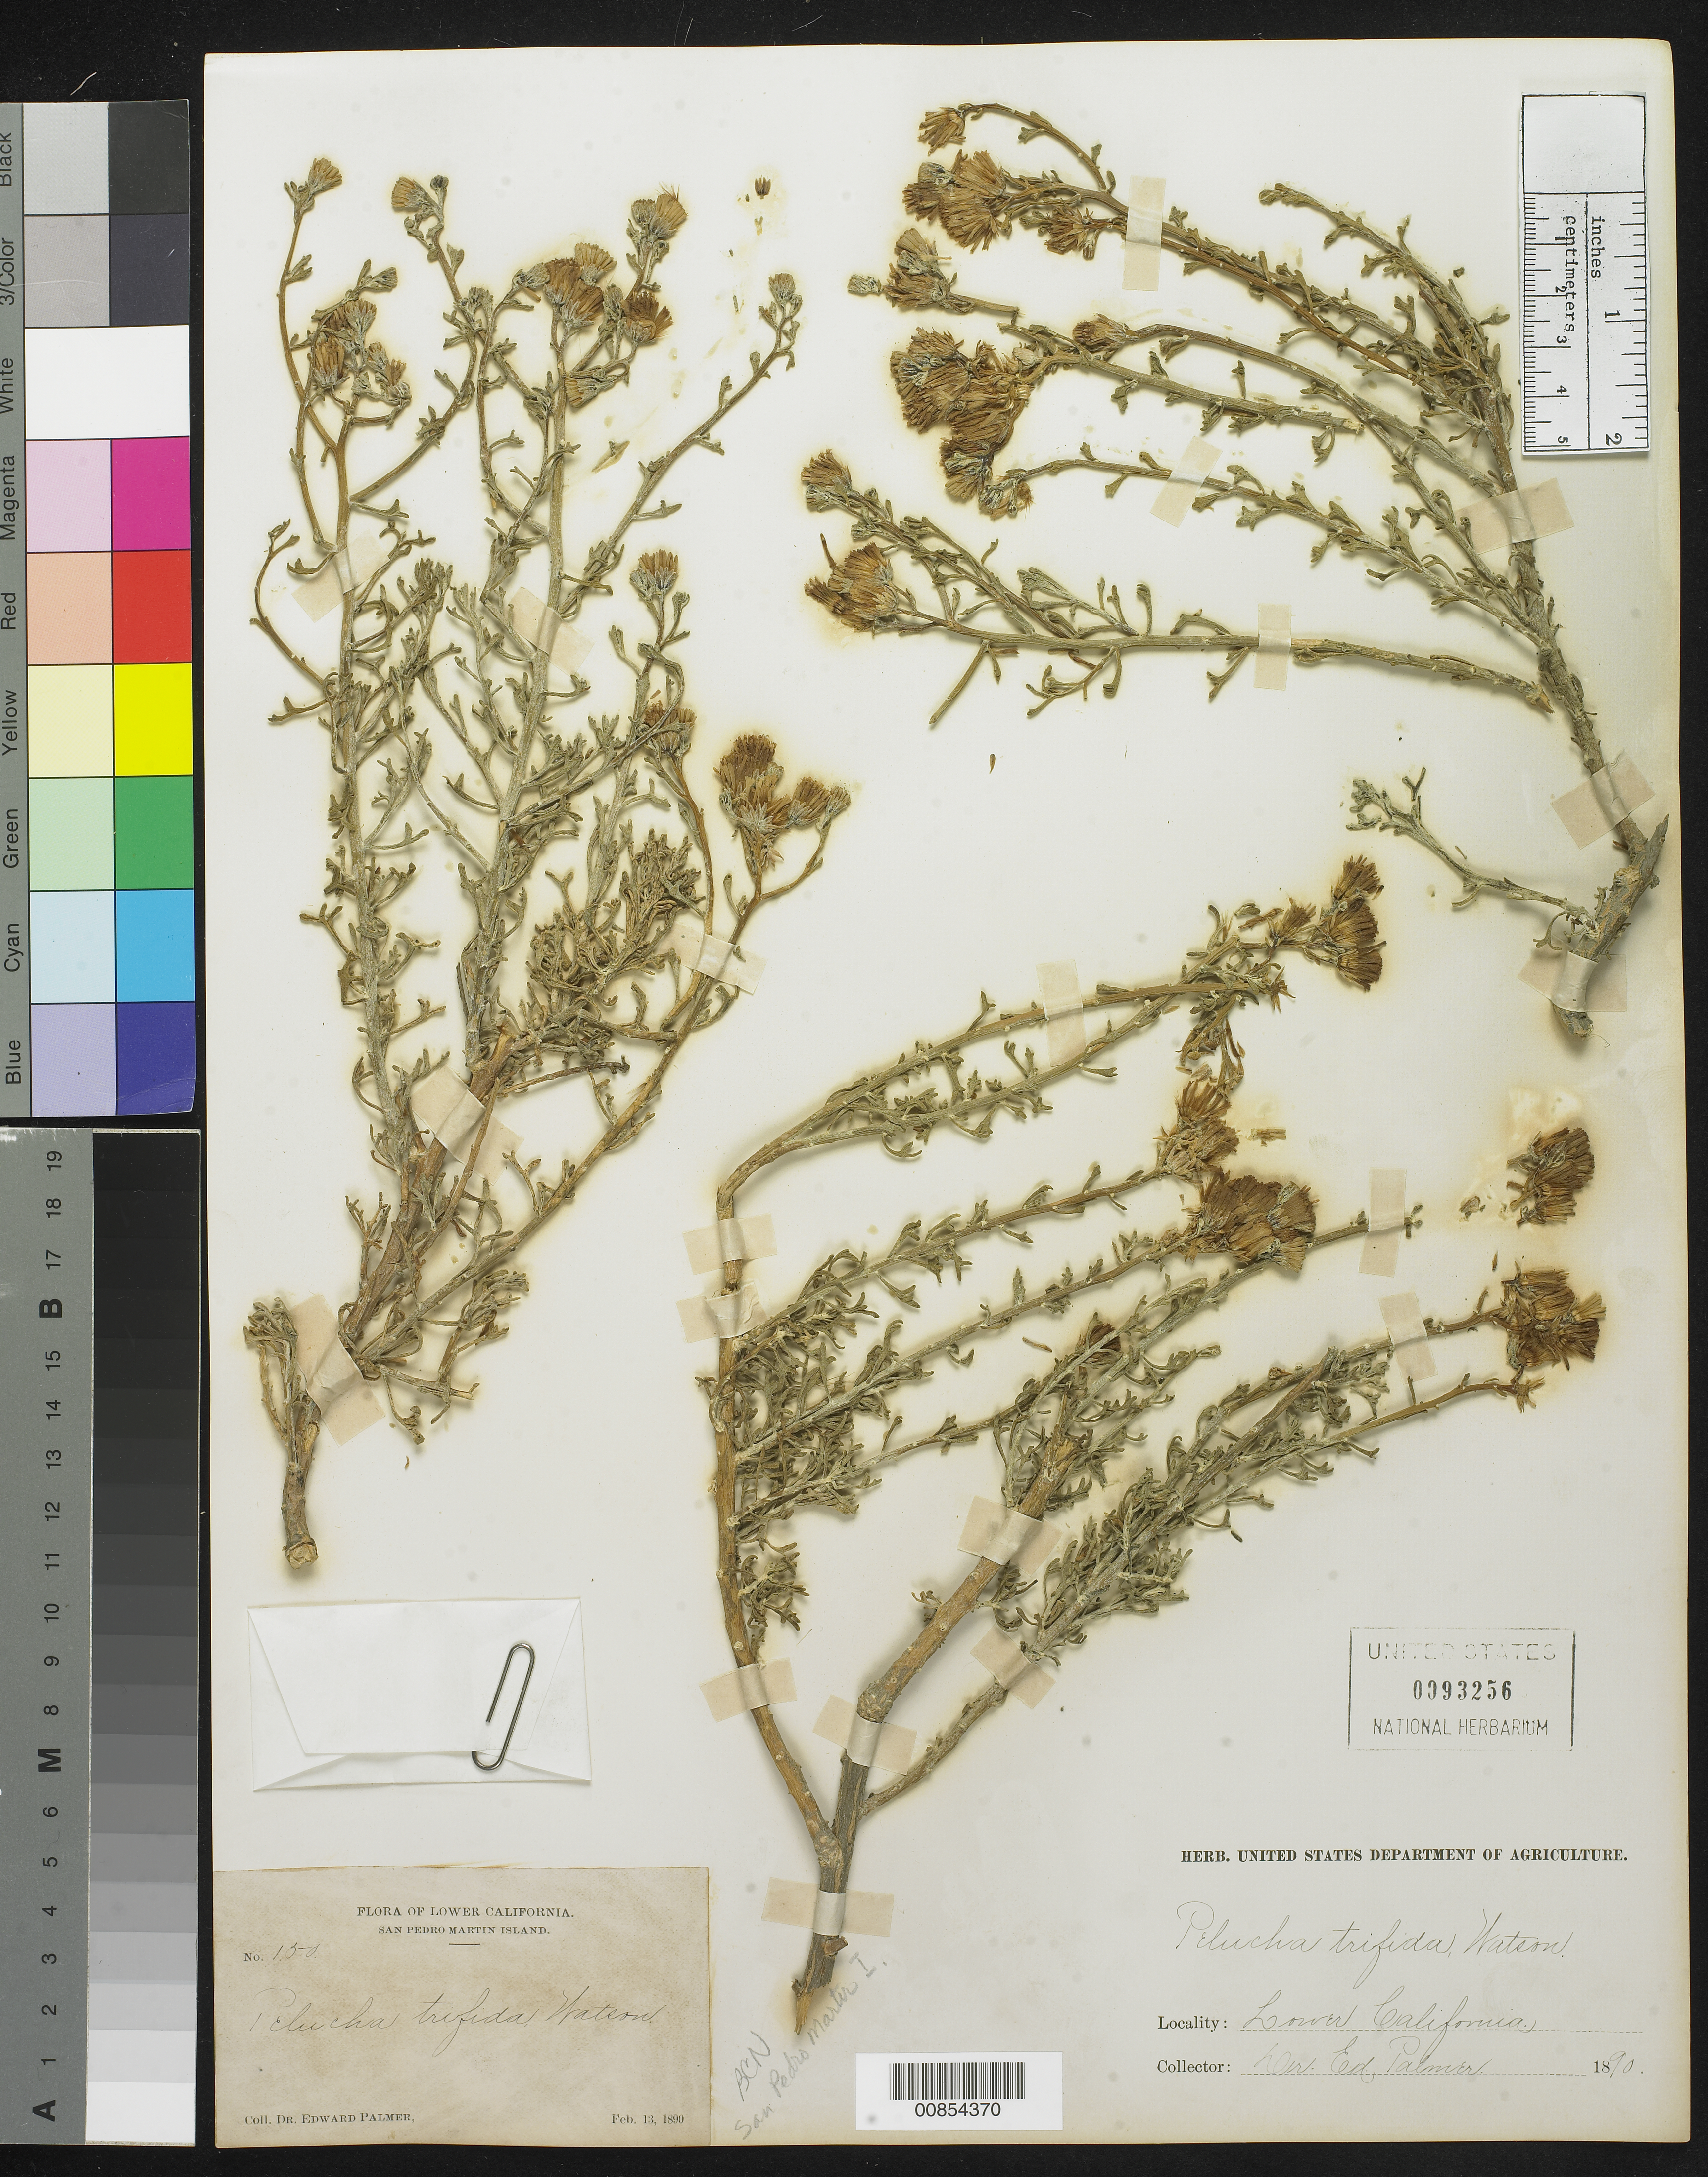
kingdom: Plantae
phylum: Tracheophyta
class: Magnoliopsida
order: Asterales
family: Asteraceae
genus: Pelucha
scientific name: Pelucha trifida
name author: S. Watson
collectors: E. Palmer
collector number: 150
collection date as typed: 13 Feb 1890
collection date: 1890-02-13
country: Mexico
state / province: Sonora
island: San Pedro Mártir I.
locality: San Pedro Mártir Island, Baja California.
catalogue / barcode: US 93256